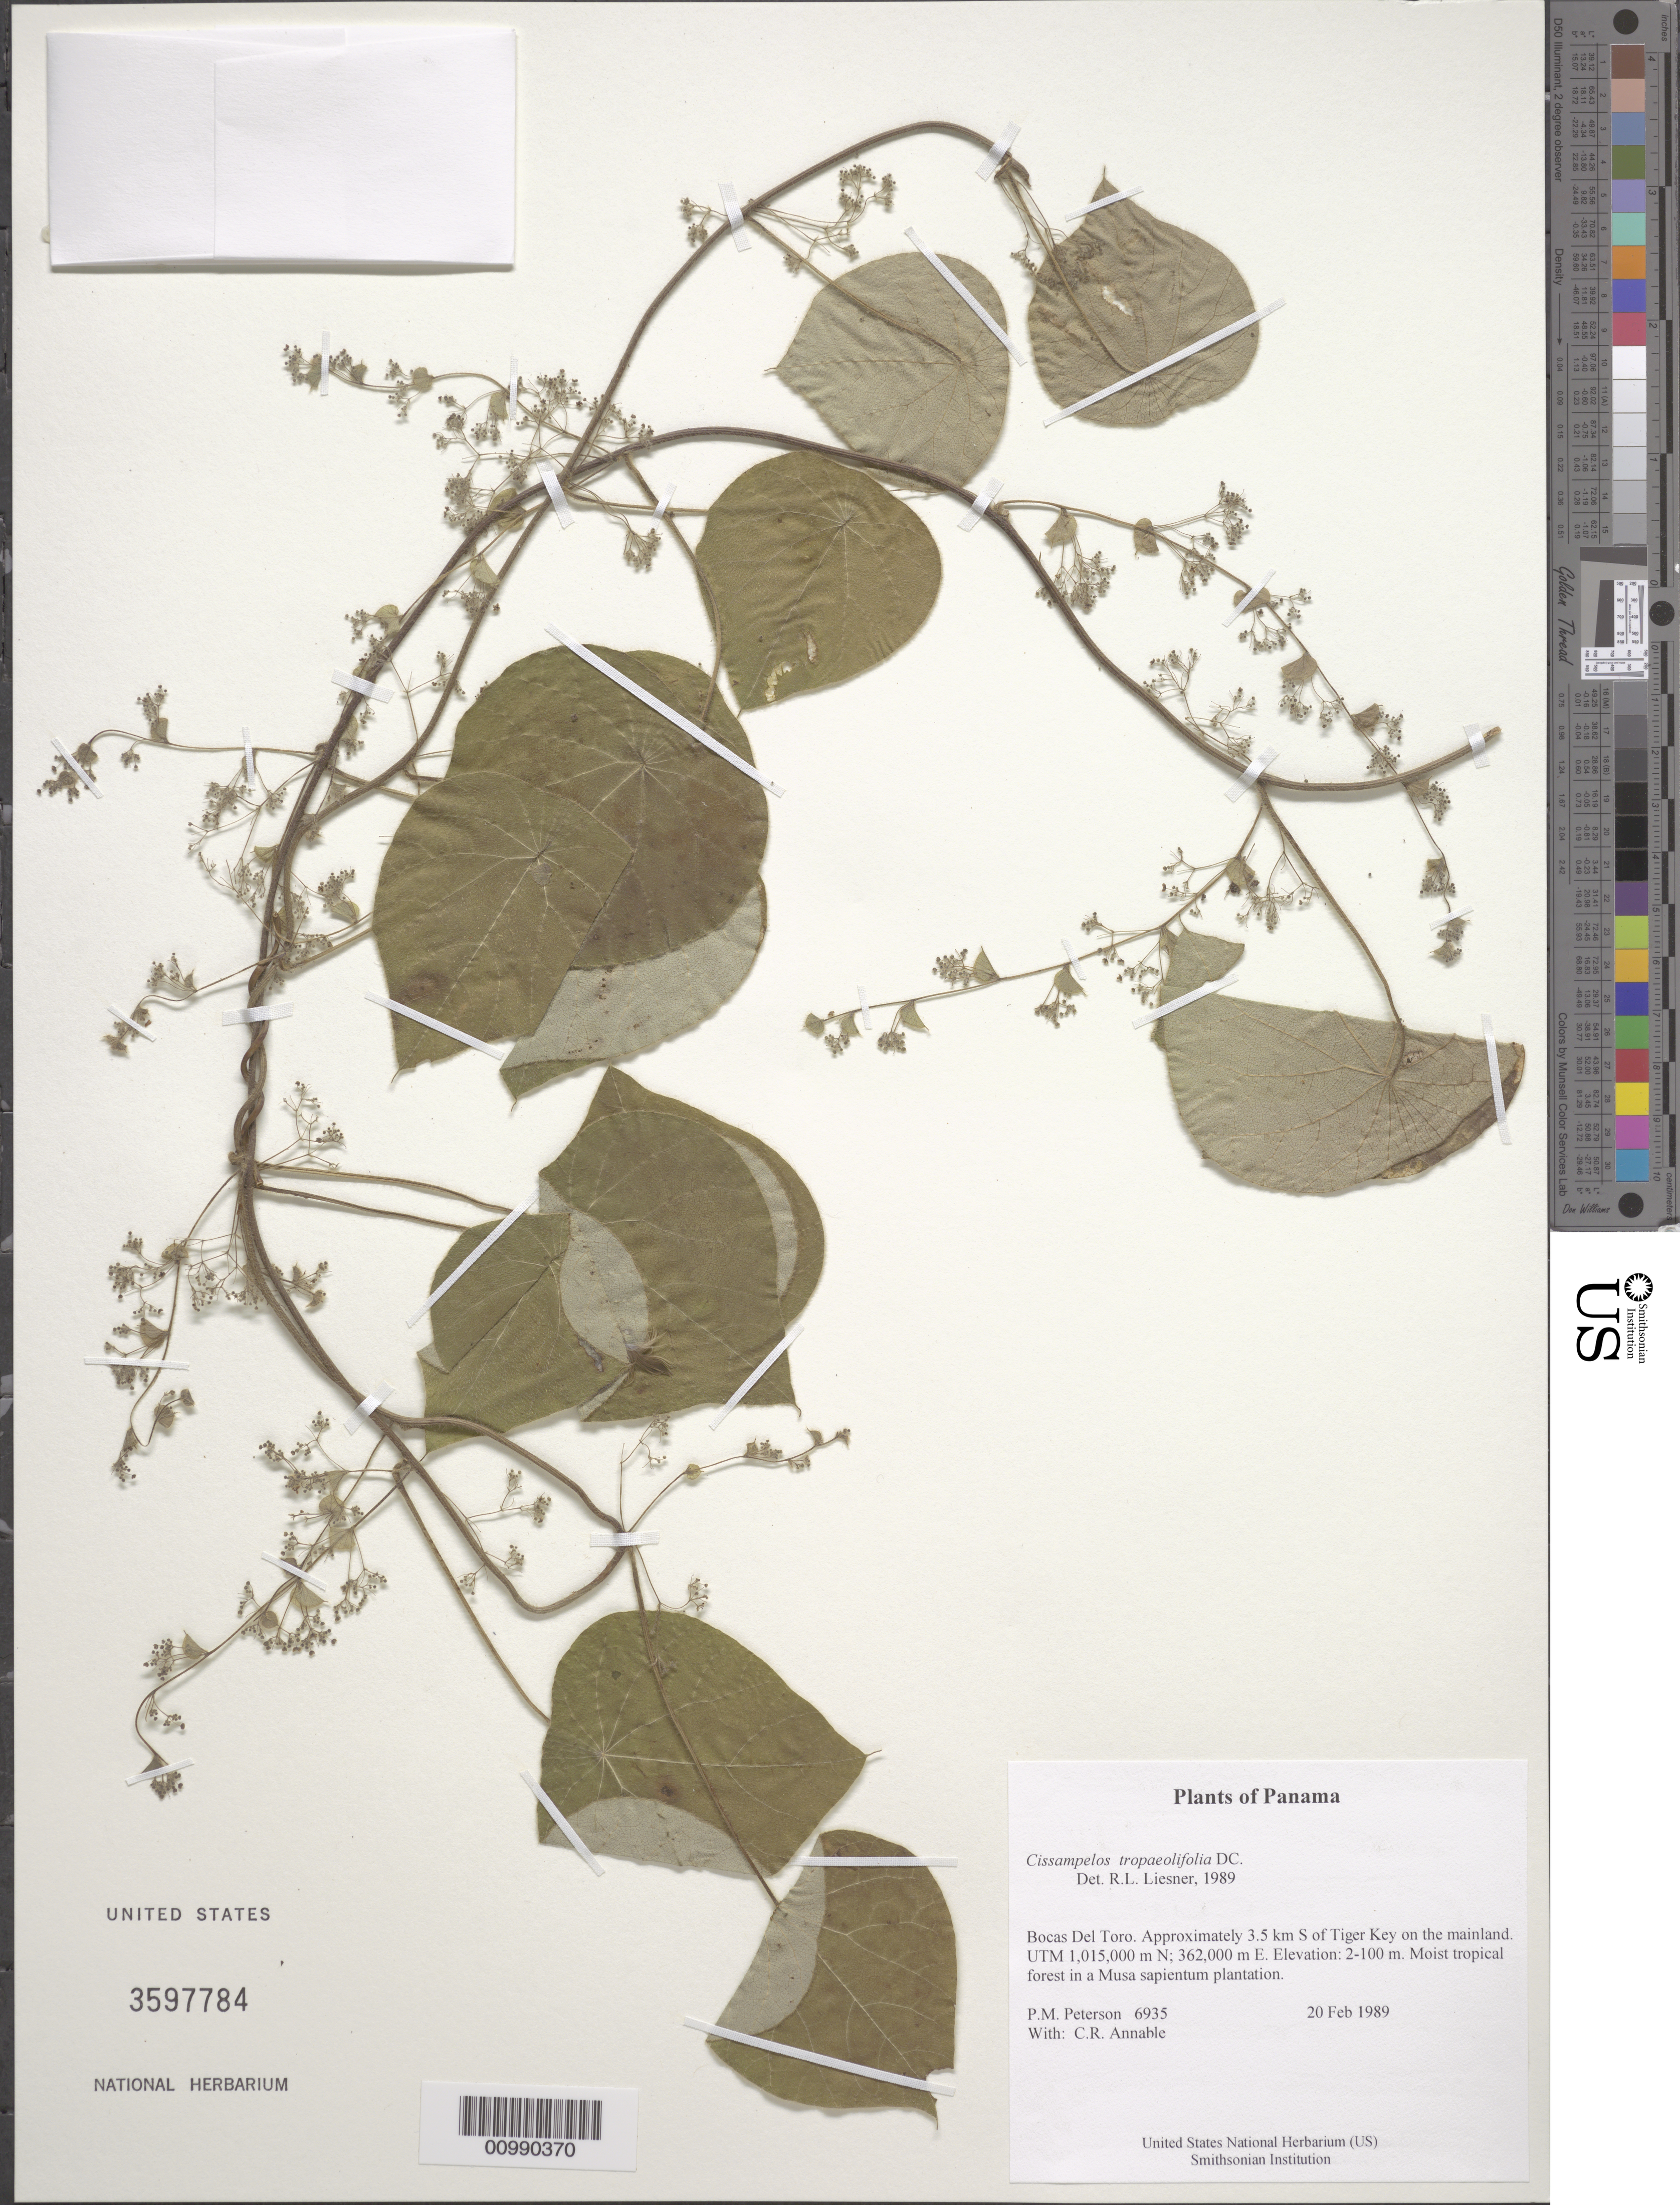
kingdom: Plantae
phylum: Tracheophyta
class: Magnoliopsida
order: Ranunculales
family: Menispermaceae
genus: Cissampelos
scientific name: Cissampelos tropaeolifolia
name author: DC.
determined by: Liesner, R. L.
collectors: P. M. Peterson & C. R. Annable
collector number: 06935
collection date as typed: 20 Feb 1989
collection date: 1989-02-20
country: Panama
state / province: Bocas del Toro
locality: Approximately 3.5 km S of Tiger Key on the mainland. UTM 1,015,000 m N; 362,000 m E.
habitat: Moist tropical forest in a Musa sapientum plantation.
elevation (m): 2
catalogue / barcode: US 3597784